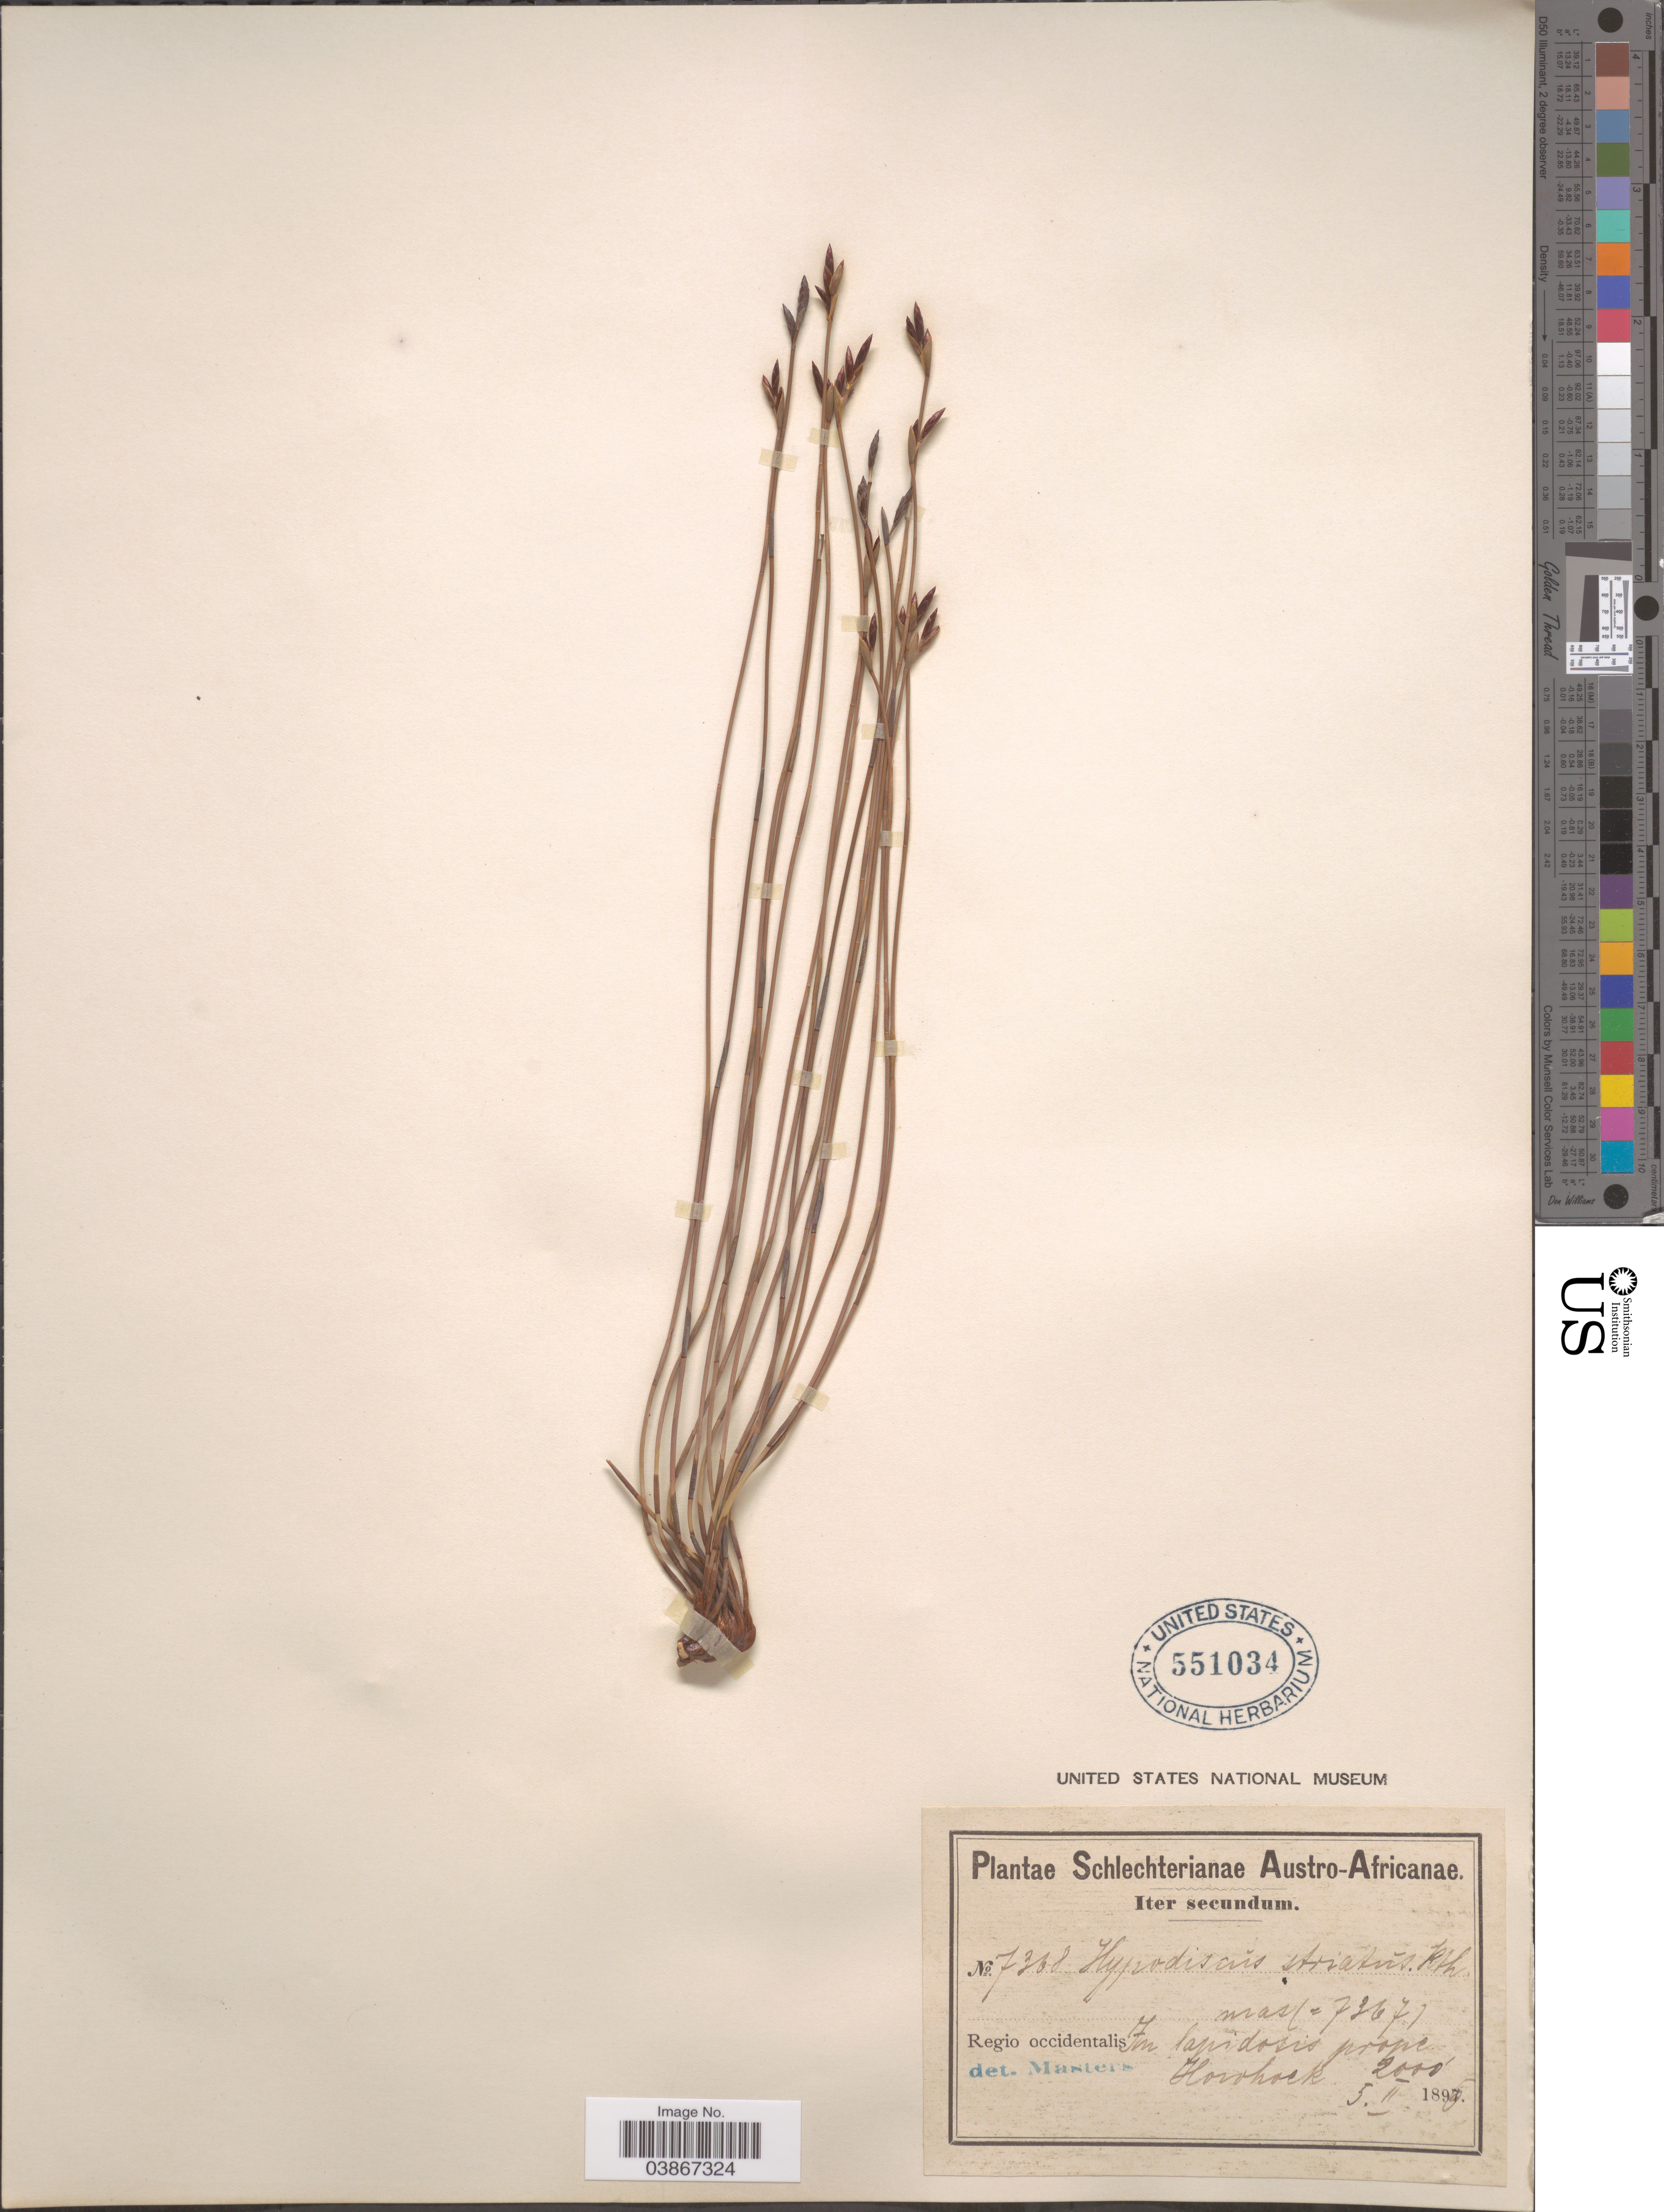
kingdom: Plantae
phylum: Tracheophyta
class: Liliopsida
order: Poales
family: Restionaceae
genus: Hypodiscus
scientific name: Hypodiscus striatus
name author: Mast.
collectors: Schlechter, --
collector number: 7368*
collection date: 1896-02-05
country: South Africa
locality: Austro-Africanae. Regio occidentalis: In lapidosis prope Howhoek.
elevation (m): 610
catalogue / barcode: US 551034